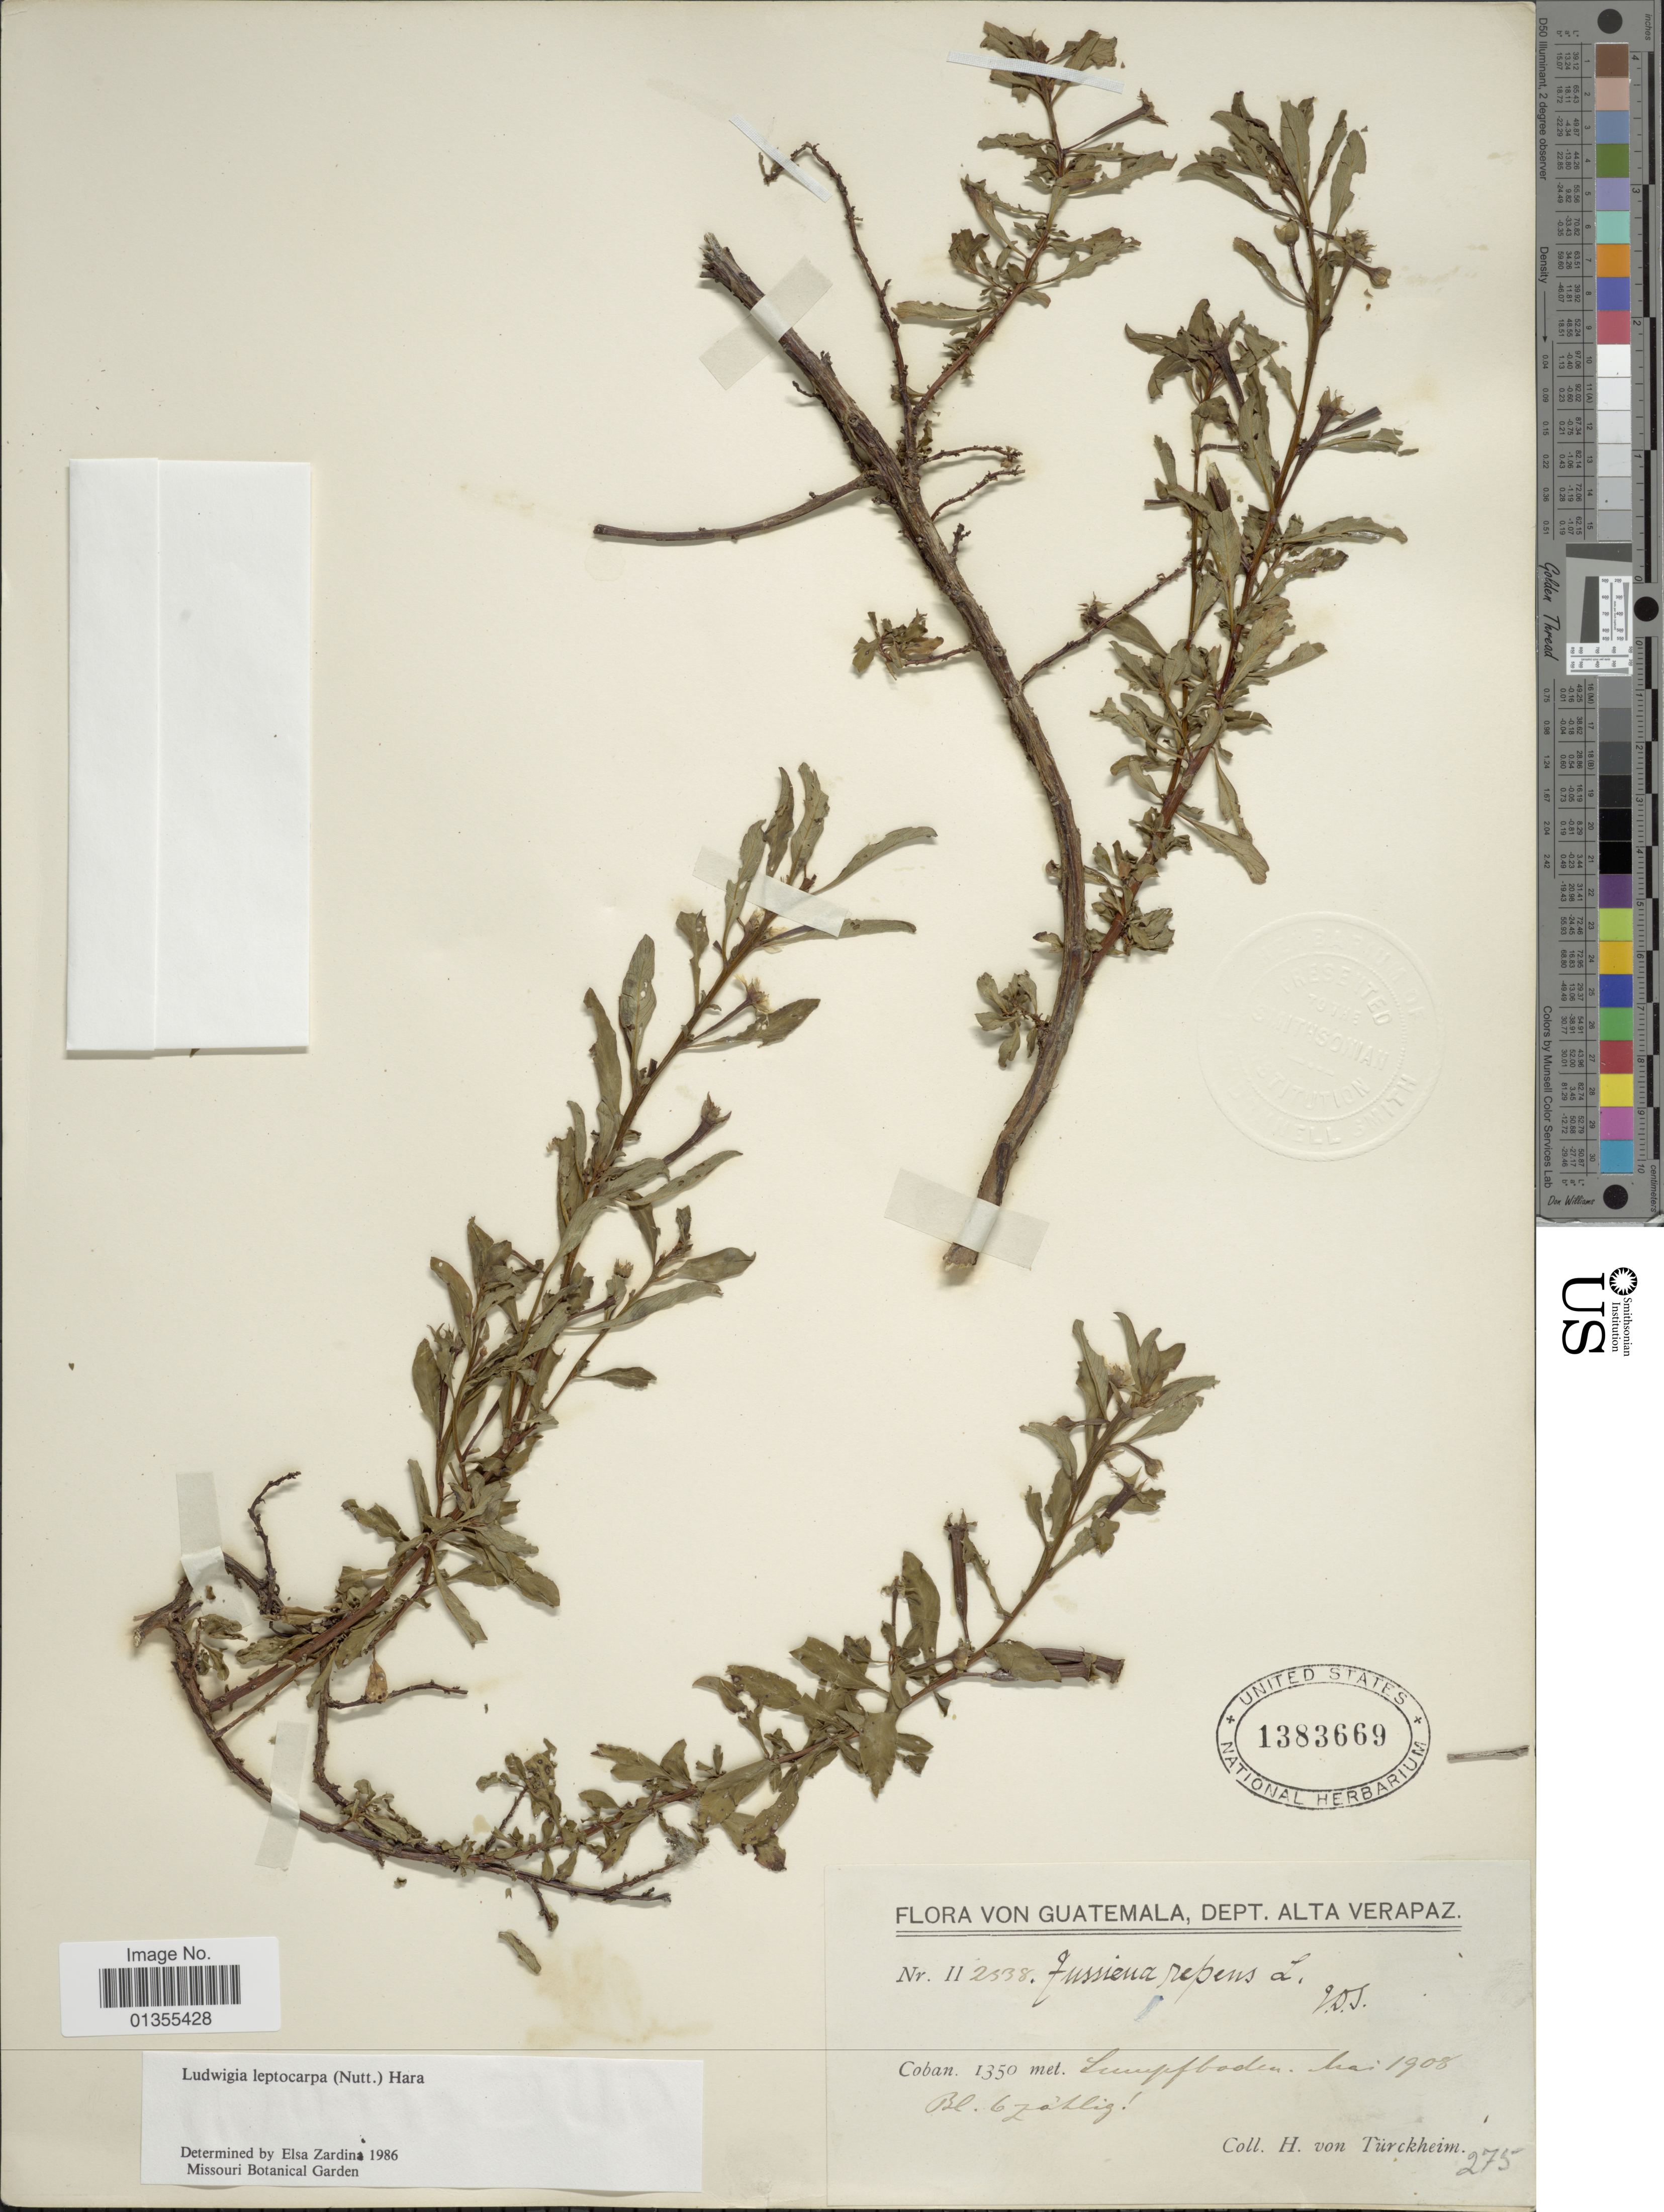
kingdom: Plantae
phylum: Tracheophyta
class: Magnoliopsida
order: Myrtales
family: Onagraceae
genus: Ludwigia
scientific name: Ludwigia nervosa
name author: (Poir.) H. Hara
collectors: H. von Türckheim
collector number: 275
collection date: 1908-05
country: Guatemala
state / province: Alta Verapaz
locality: Cobán. Sumpfboden [swampy ground]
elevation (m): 1350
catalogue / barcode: US 1383669